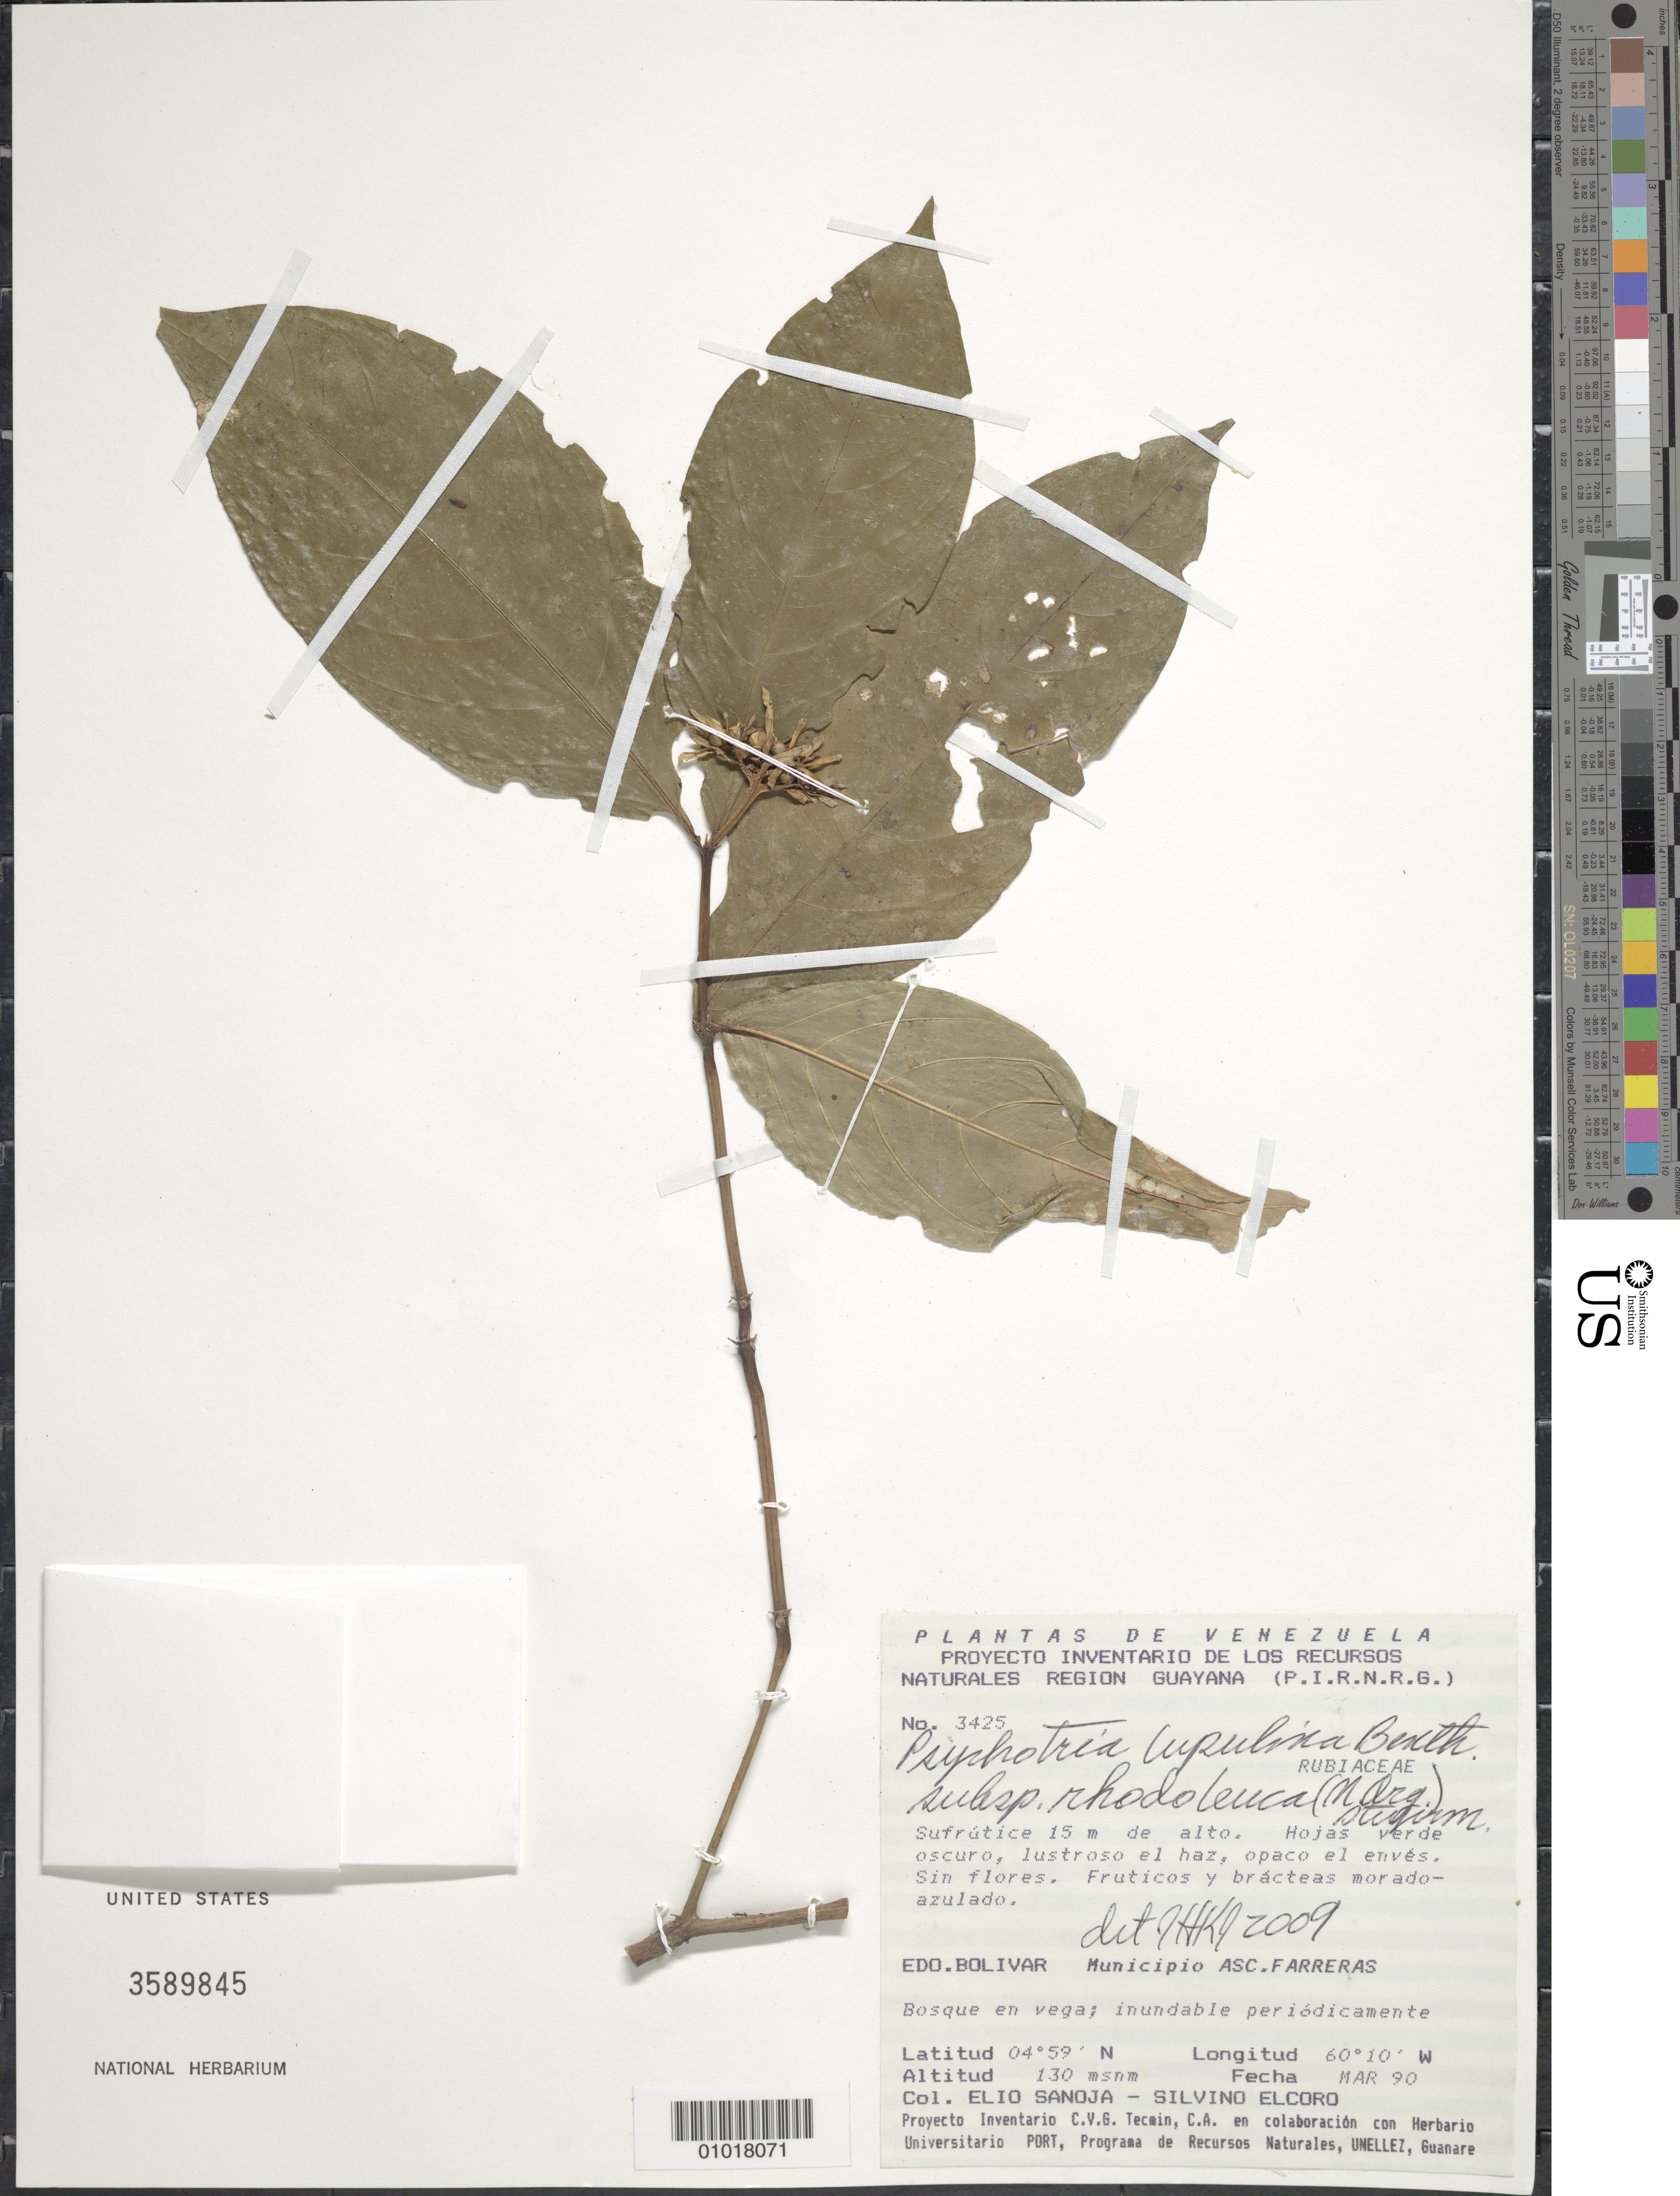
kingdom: Plantae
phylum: Tracheophyta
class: Magnoliopsida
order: Gentianales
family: Rubiaceae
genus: Psychotria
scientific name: Psychotria lupulina subsp. rhodoleuca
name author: (Müll. Arg.) Steyerm.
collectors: E. Sanoja & S. Elcoro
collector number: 3425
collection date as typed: Mar-90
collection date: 1990-03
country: Venezuela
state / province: Bolívar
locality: Municipio ASC. Farreras.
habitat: Bosque en vega; inundable periodicamente.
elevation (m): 130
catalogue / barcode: US 3589845